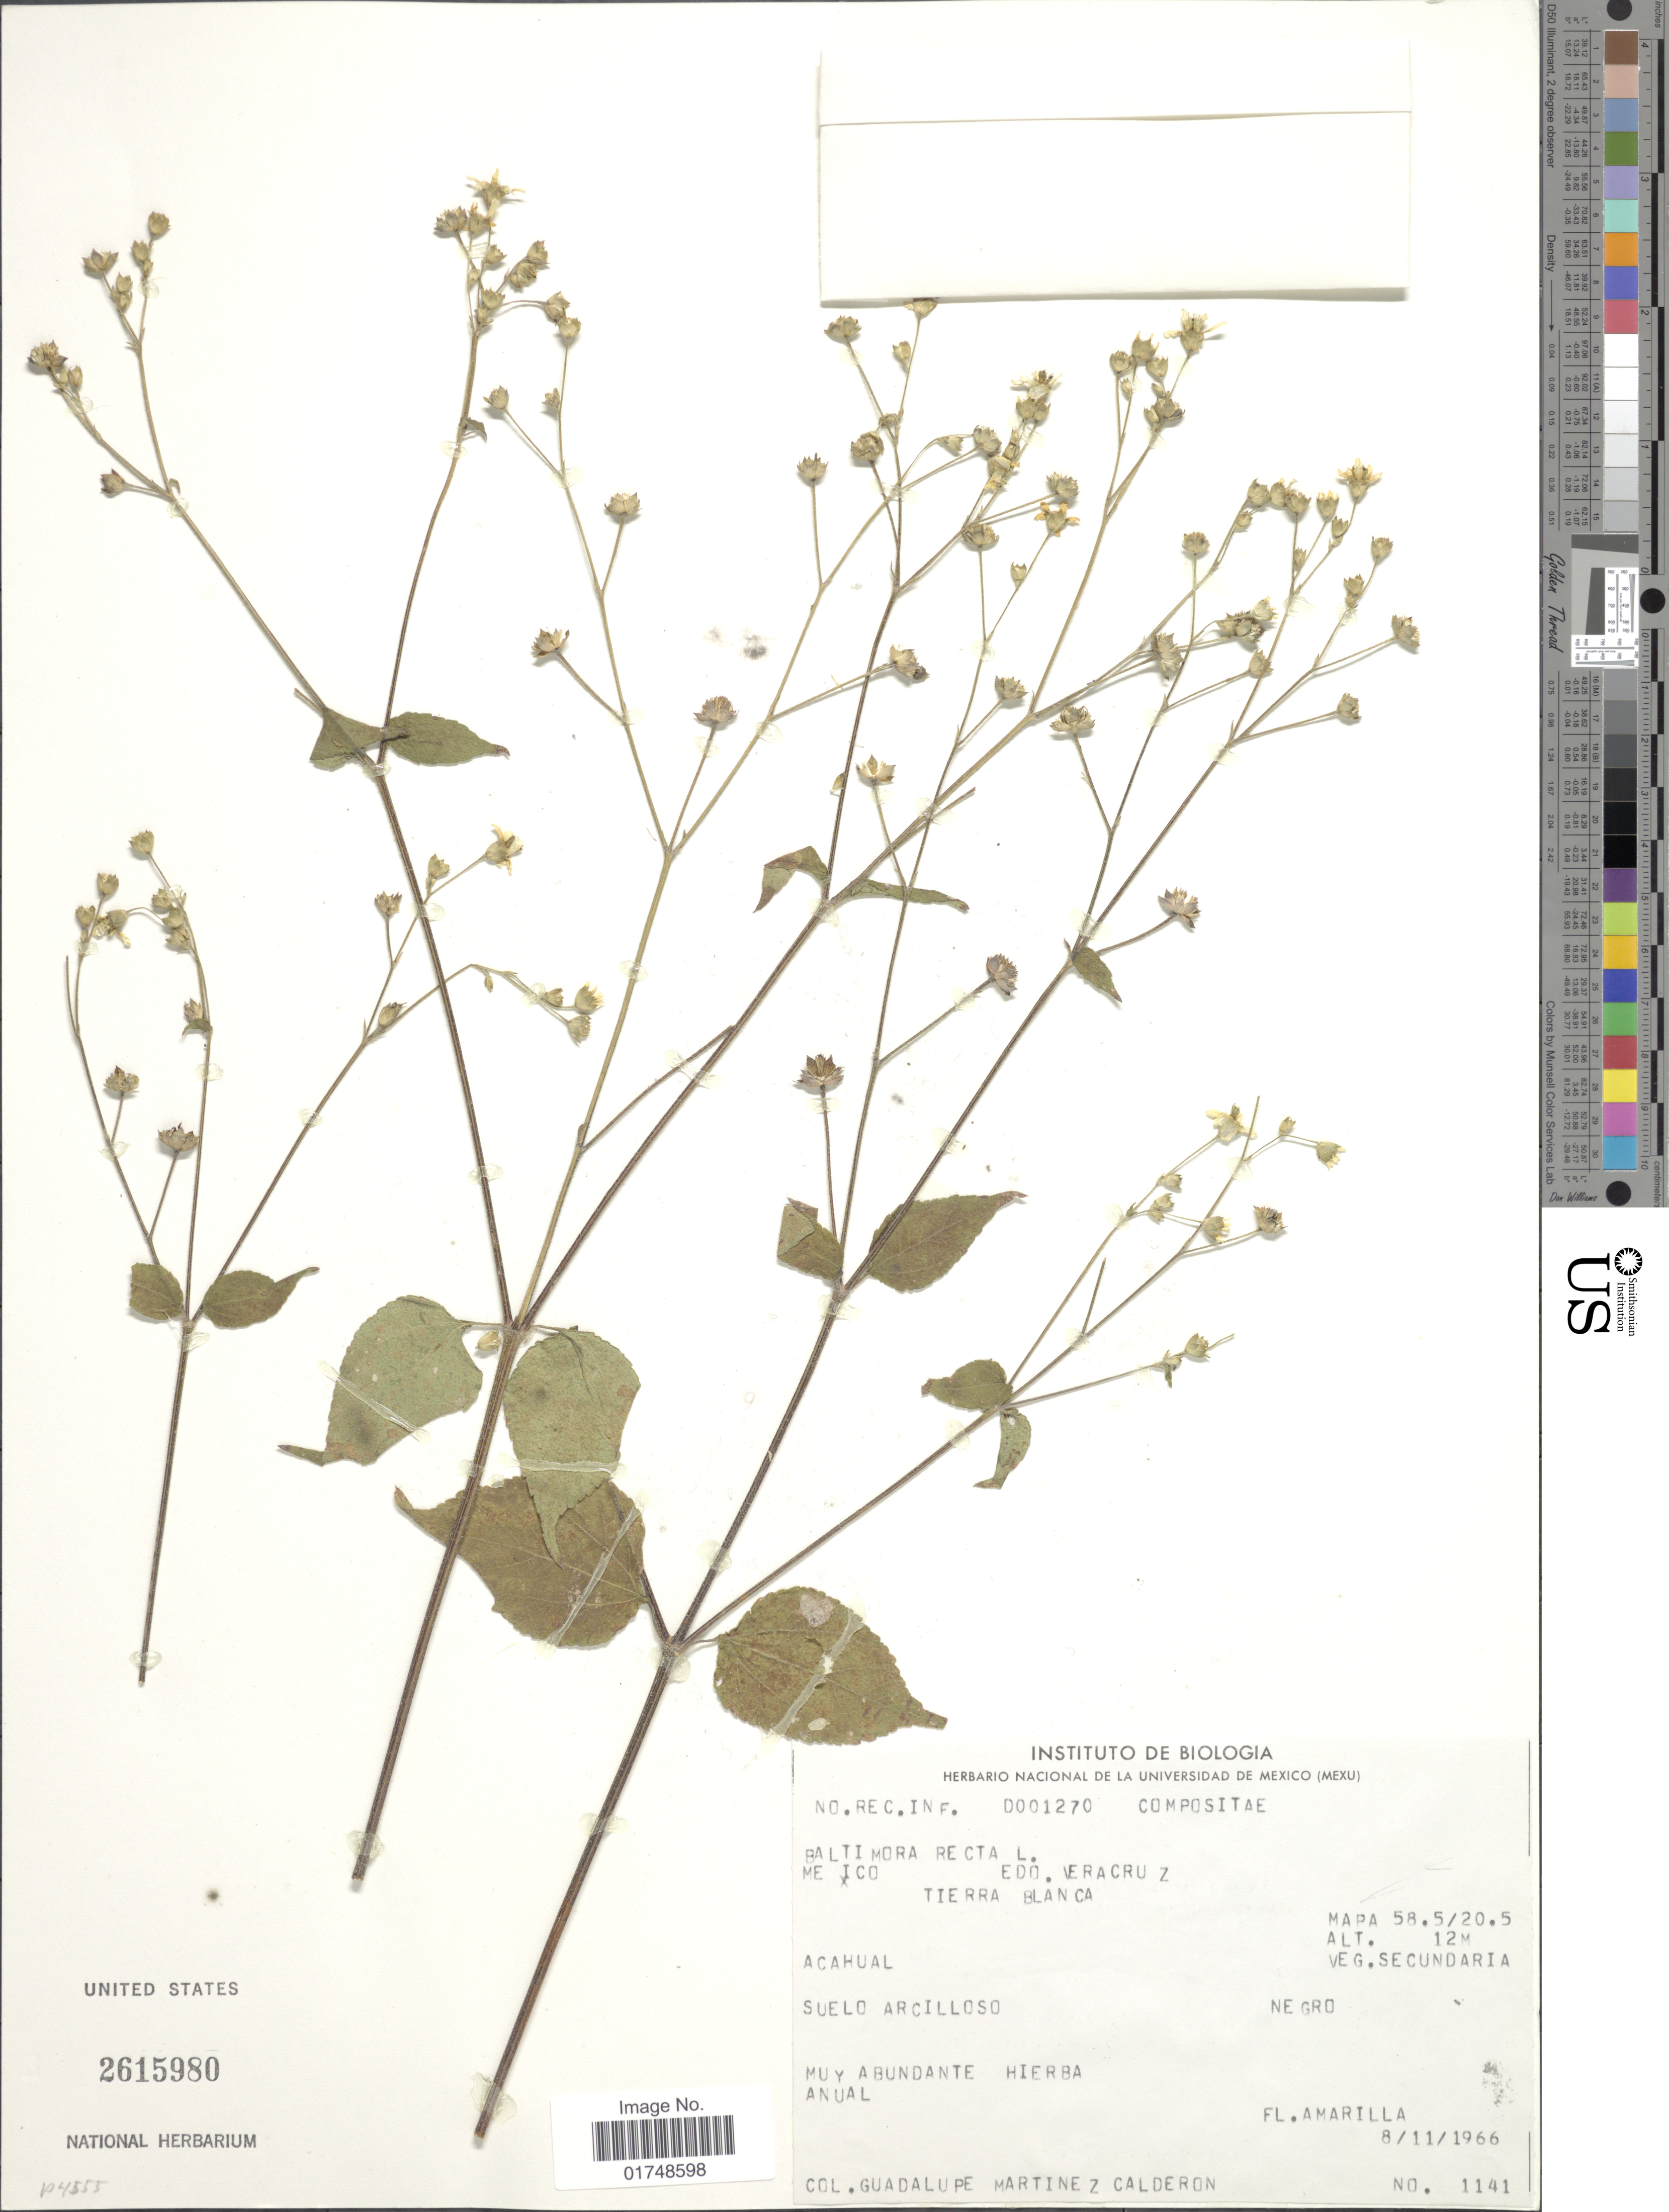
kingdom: Plantae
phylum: Tracheophyta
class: Magnoliopsida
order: Asterales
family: Asteraceae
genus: Baltimora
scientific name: Baltimora recta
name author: L.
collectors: G. Martinez-C.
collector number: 1141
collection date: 1966-11-08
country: Mexico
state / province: Veracruz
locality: Acahual, Suelo Arcilloso. Edo. Veracruz. Tierra Blanca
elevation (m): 12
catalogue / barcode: US 2615980